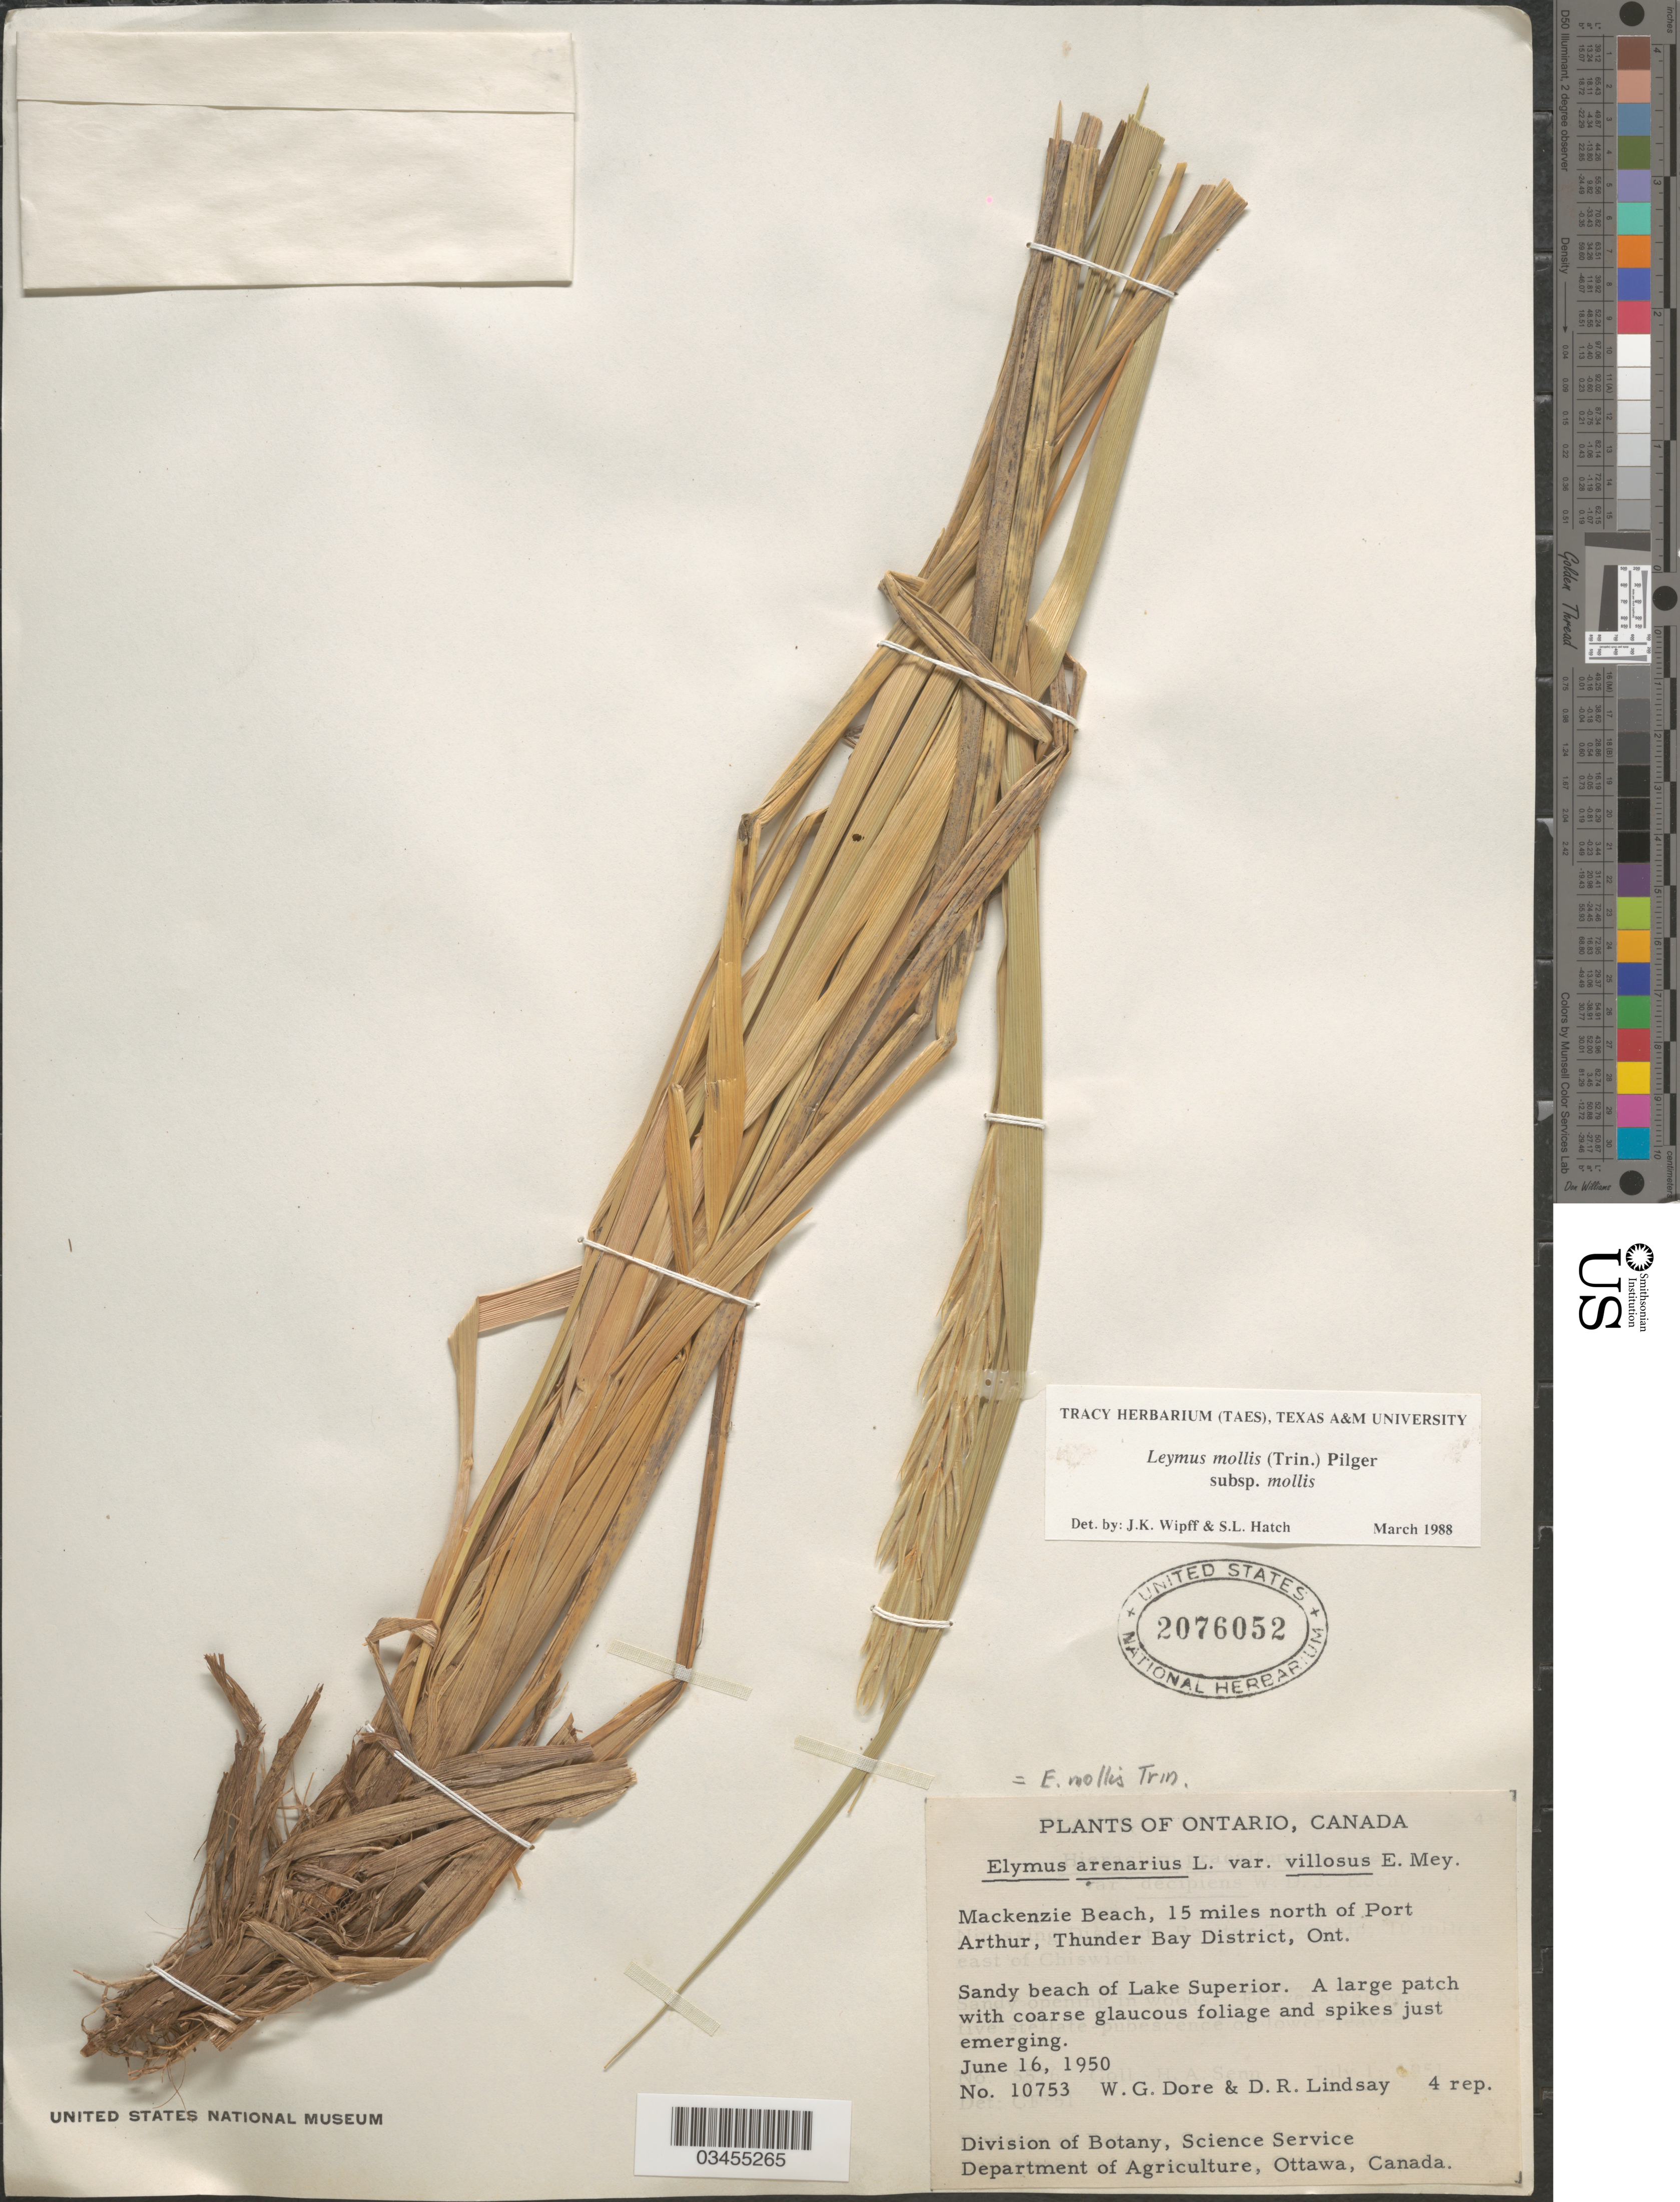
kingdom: Plantae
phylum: Tracheophyta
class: Liliopsida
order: Poales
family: Poaceae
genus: Leymus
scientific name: Leymus mollis subsp. mollis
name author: (Trin.) Pilg.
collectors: W. Dore & D. Lindsay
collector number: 10753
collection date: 1950-06-16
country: Canada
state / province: Ontario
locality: Mackenzie Beach, 15 miles north of Port Arthur, Thunder Bay District.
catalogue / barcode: US 2076052